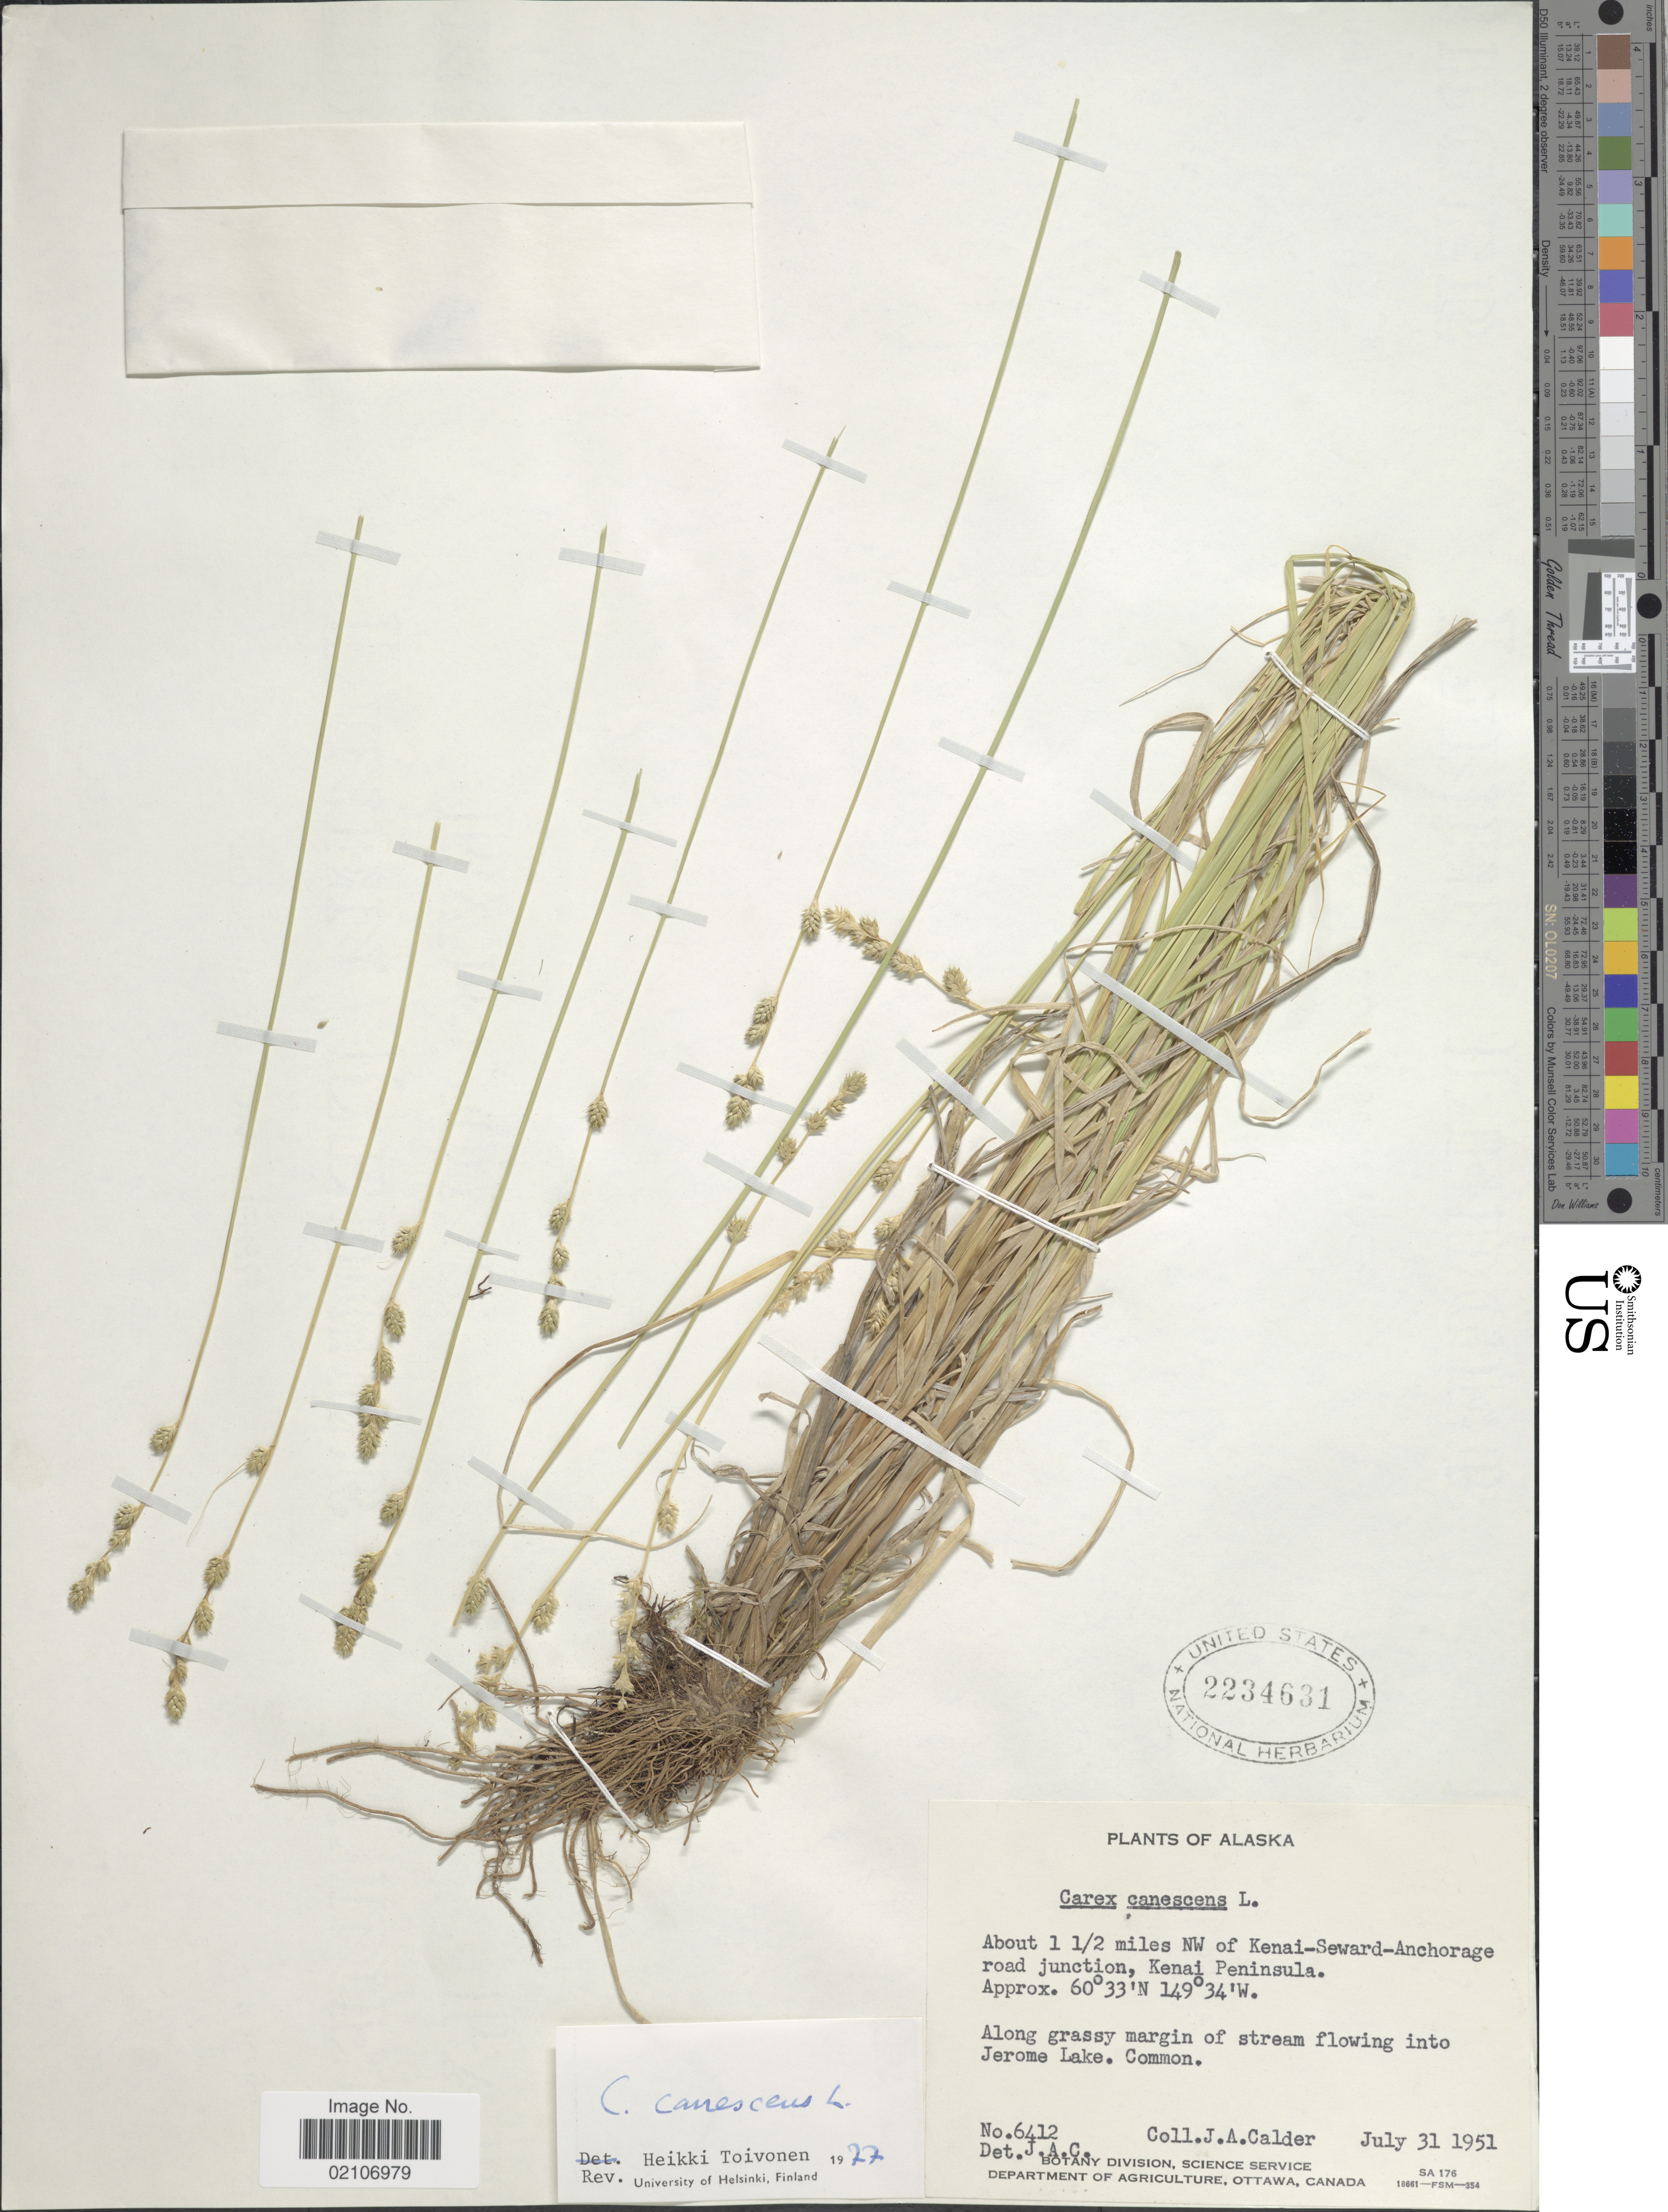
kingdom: Plantae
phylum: Tracheophyta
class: Liliopsida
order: Poales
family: Cyperaceae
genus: Carex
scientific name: Carex canescens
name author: L.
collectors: J. A. Calder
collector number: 6412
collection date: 1951-07-31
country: United States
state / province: Alaska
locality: About 1 1/2 miles NW of Kenai-Seward-Anchorage road junction, Kenai Peninsula, along grassy margin of stream flowing into Jerome Lake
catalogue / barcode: US 2234631